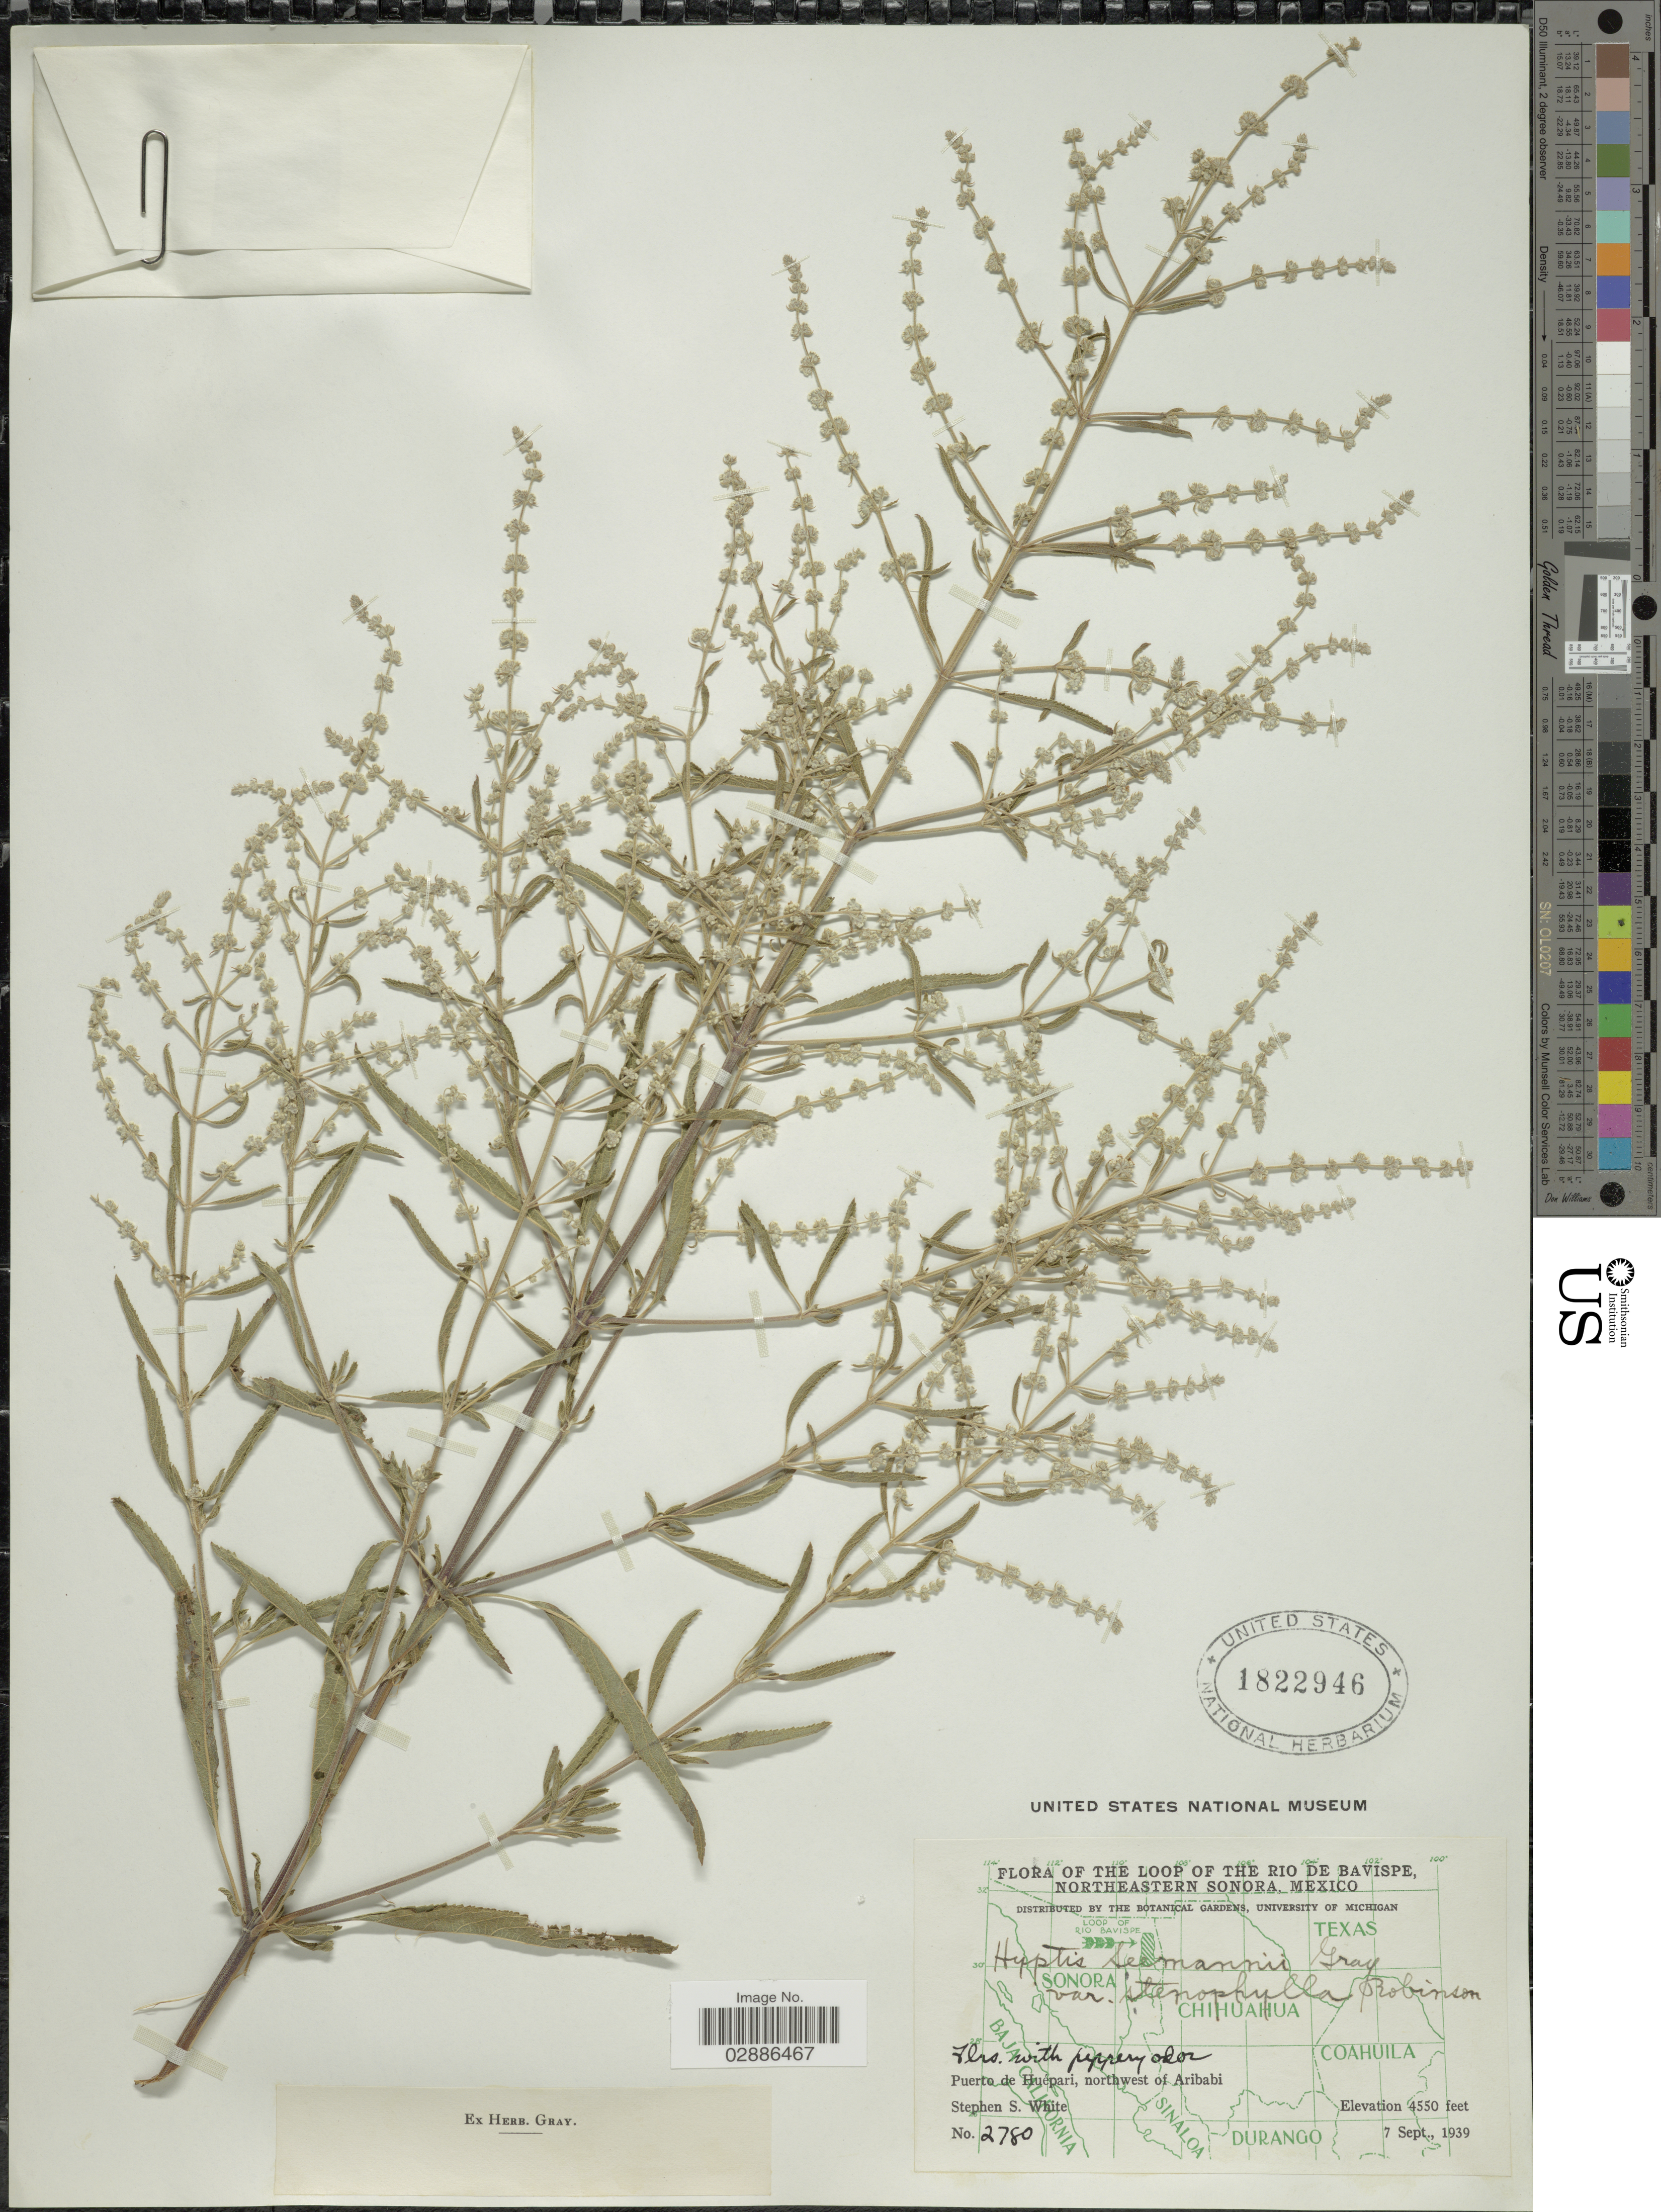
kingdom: Plantae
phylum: Tracheophyta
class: Magnoliopsida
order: Lamiales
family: Lamiaceae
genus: Asterohyptis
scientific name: Asterohyptis seemannii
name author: (A. Gray) Epling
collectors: S. S. White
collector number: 2780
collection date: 1939-09-07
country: Mexico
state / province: Sonora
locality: The Loop Of The Rio De Bavispe, Northeastern Sonora, Mexico, Puerto de Huepari, northwest of Aribabi.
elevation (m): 1387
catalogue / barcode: US 1822946